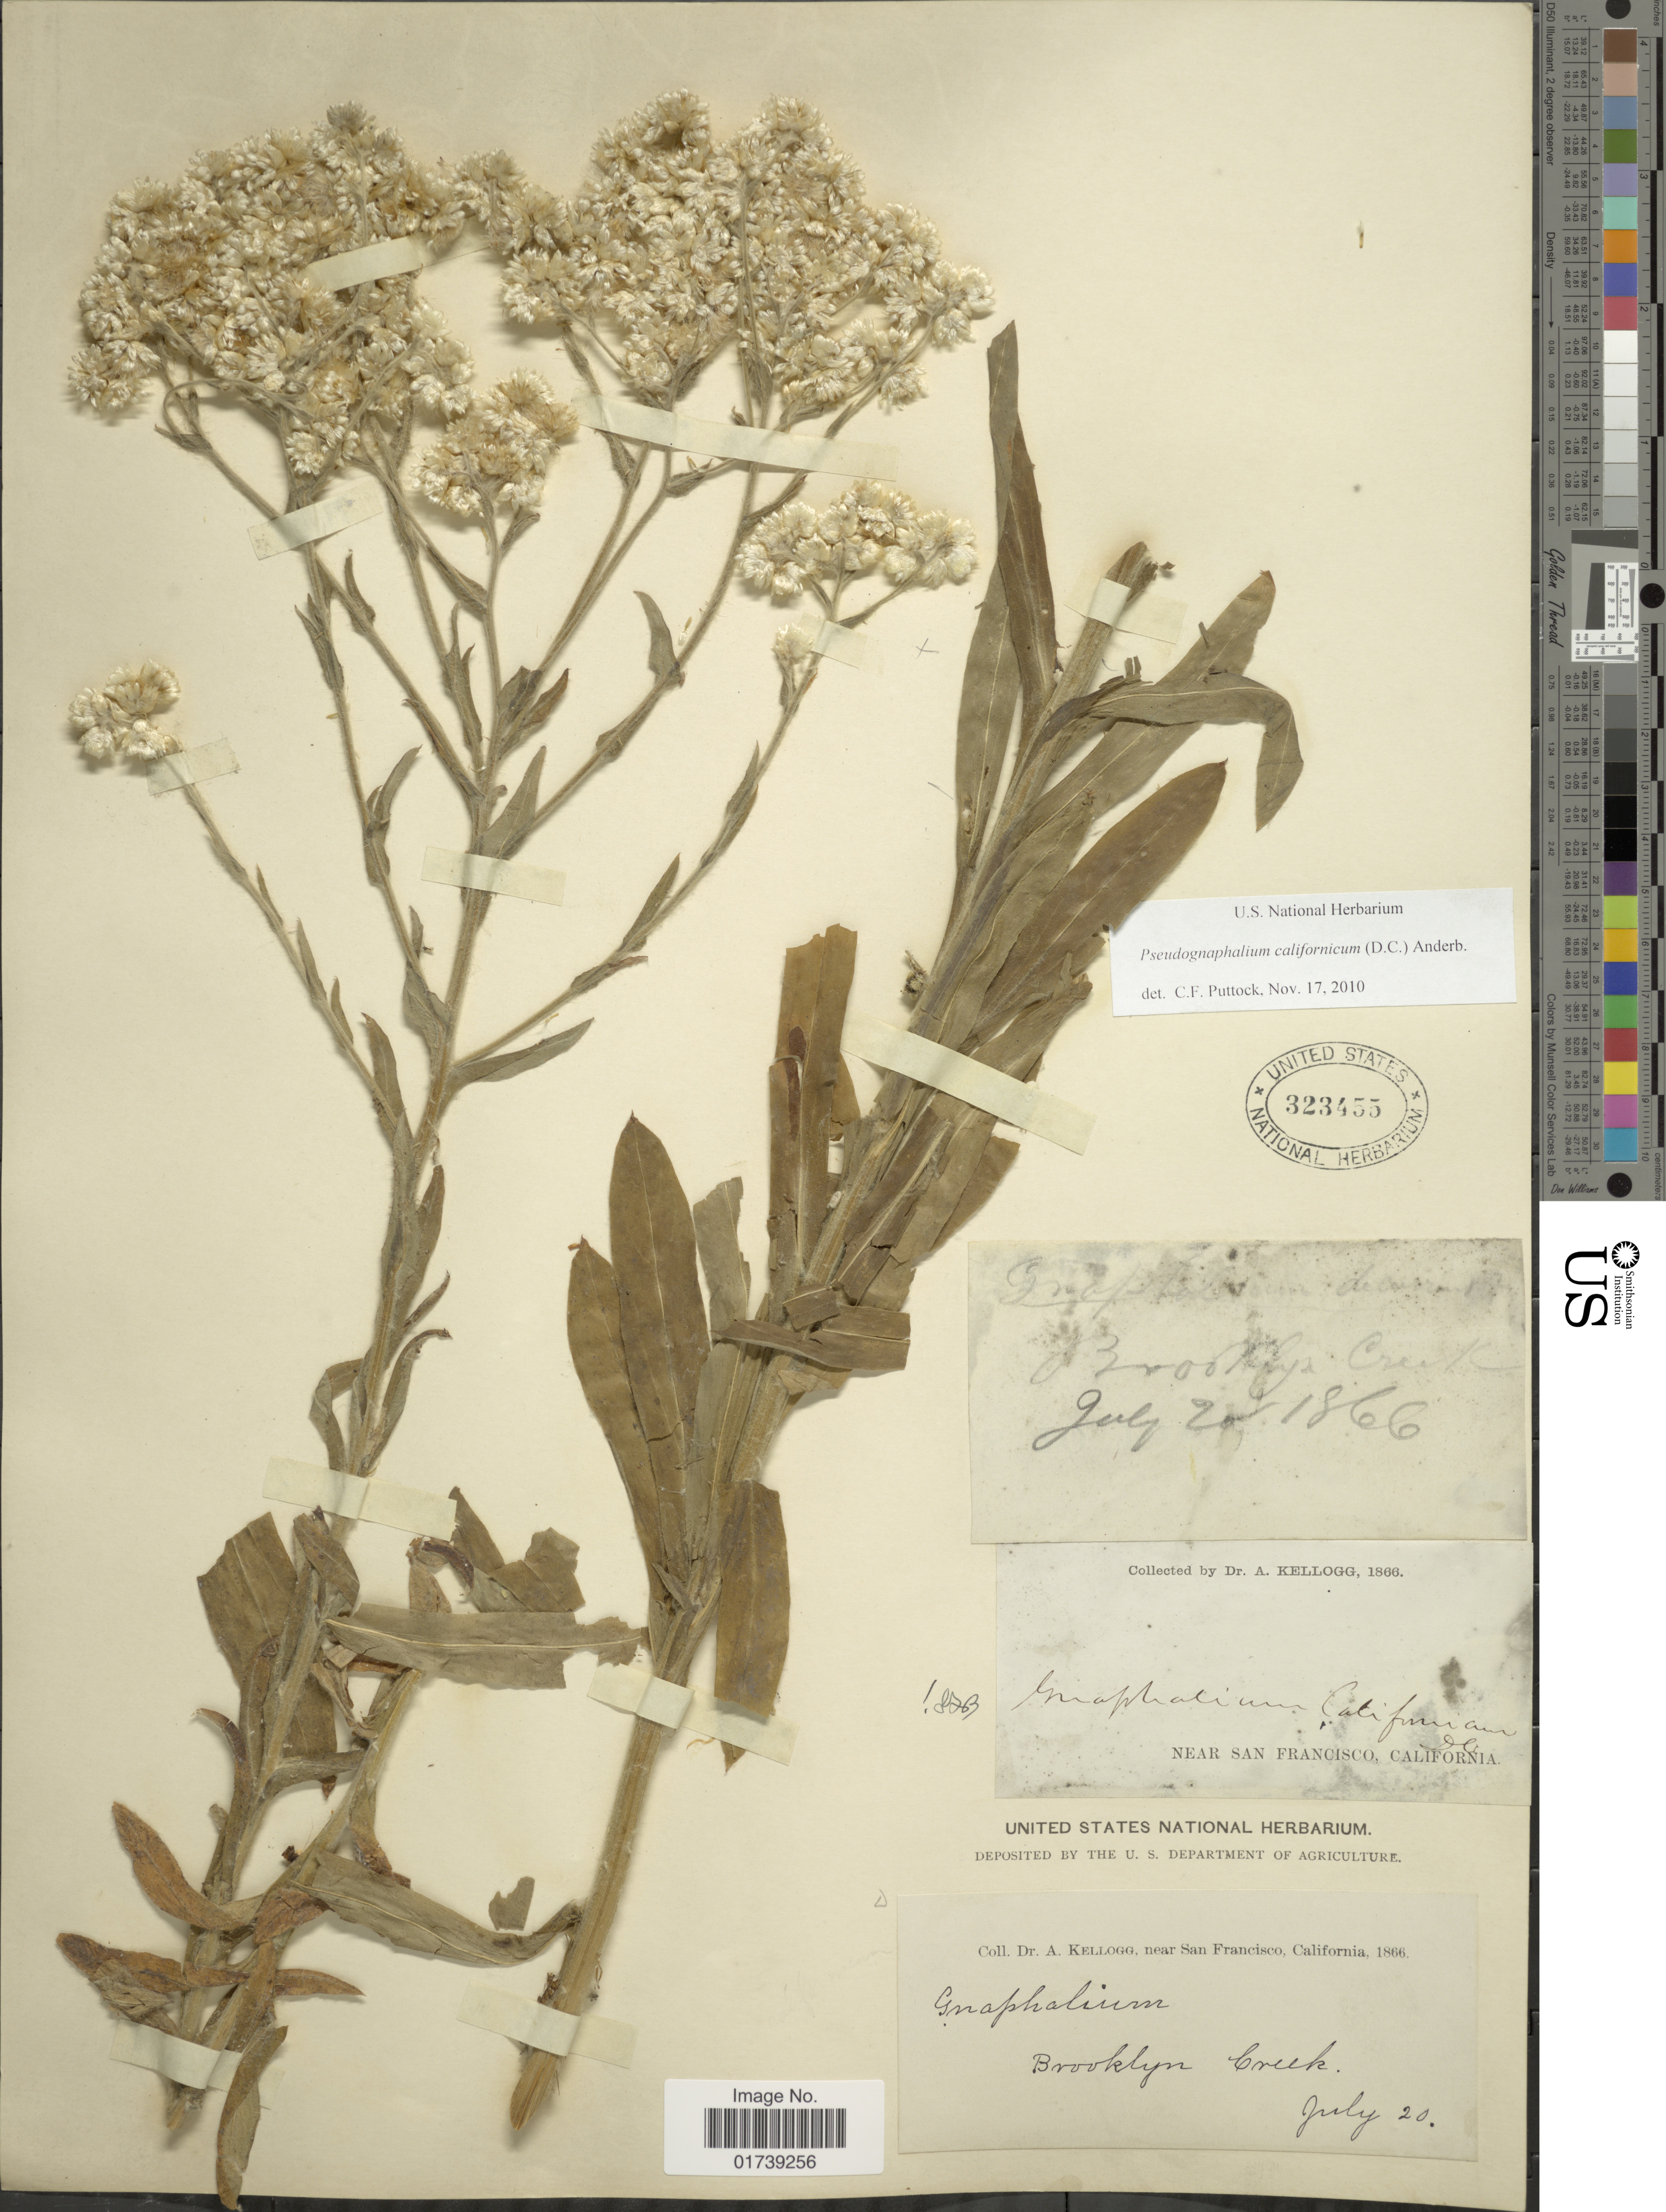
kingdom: Plantae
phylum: Tracheophyta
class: Magnoliopsida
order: Asterales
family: Asteraceae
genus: Pseudognaphalium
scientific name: Pseudognaphalium californicum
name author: (DC.) Anderb.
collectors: A. Kellogg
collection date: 1866-07-20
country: United States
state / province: California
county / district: San Francisco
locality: Near San Francisco, Brooklyn Creek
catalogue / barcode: US 323455